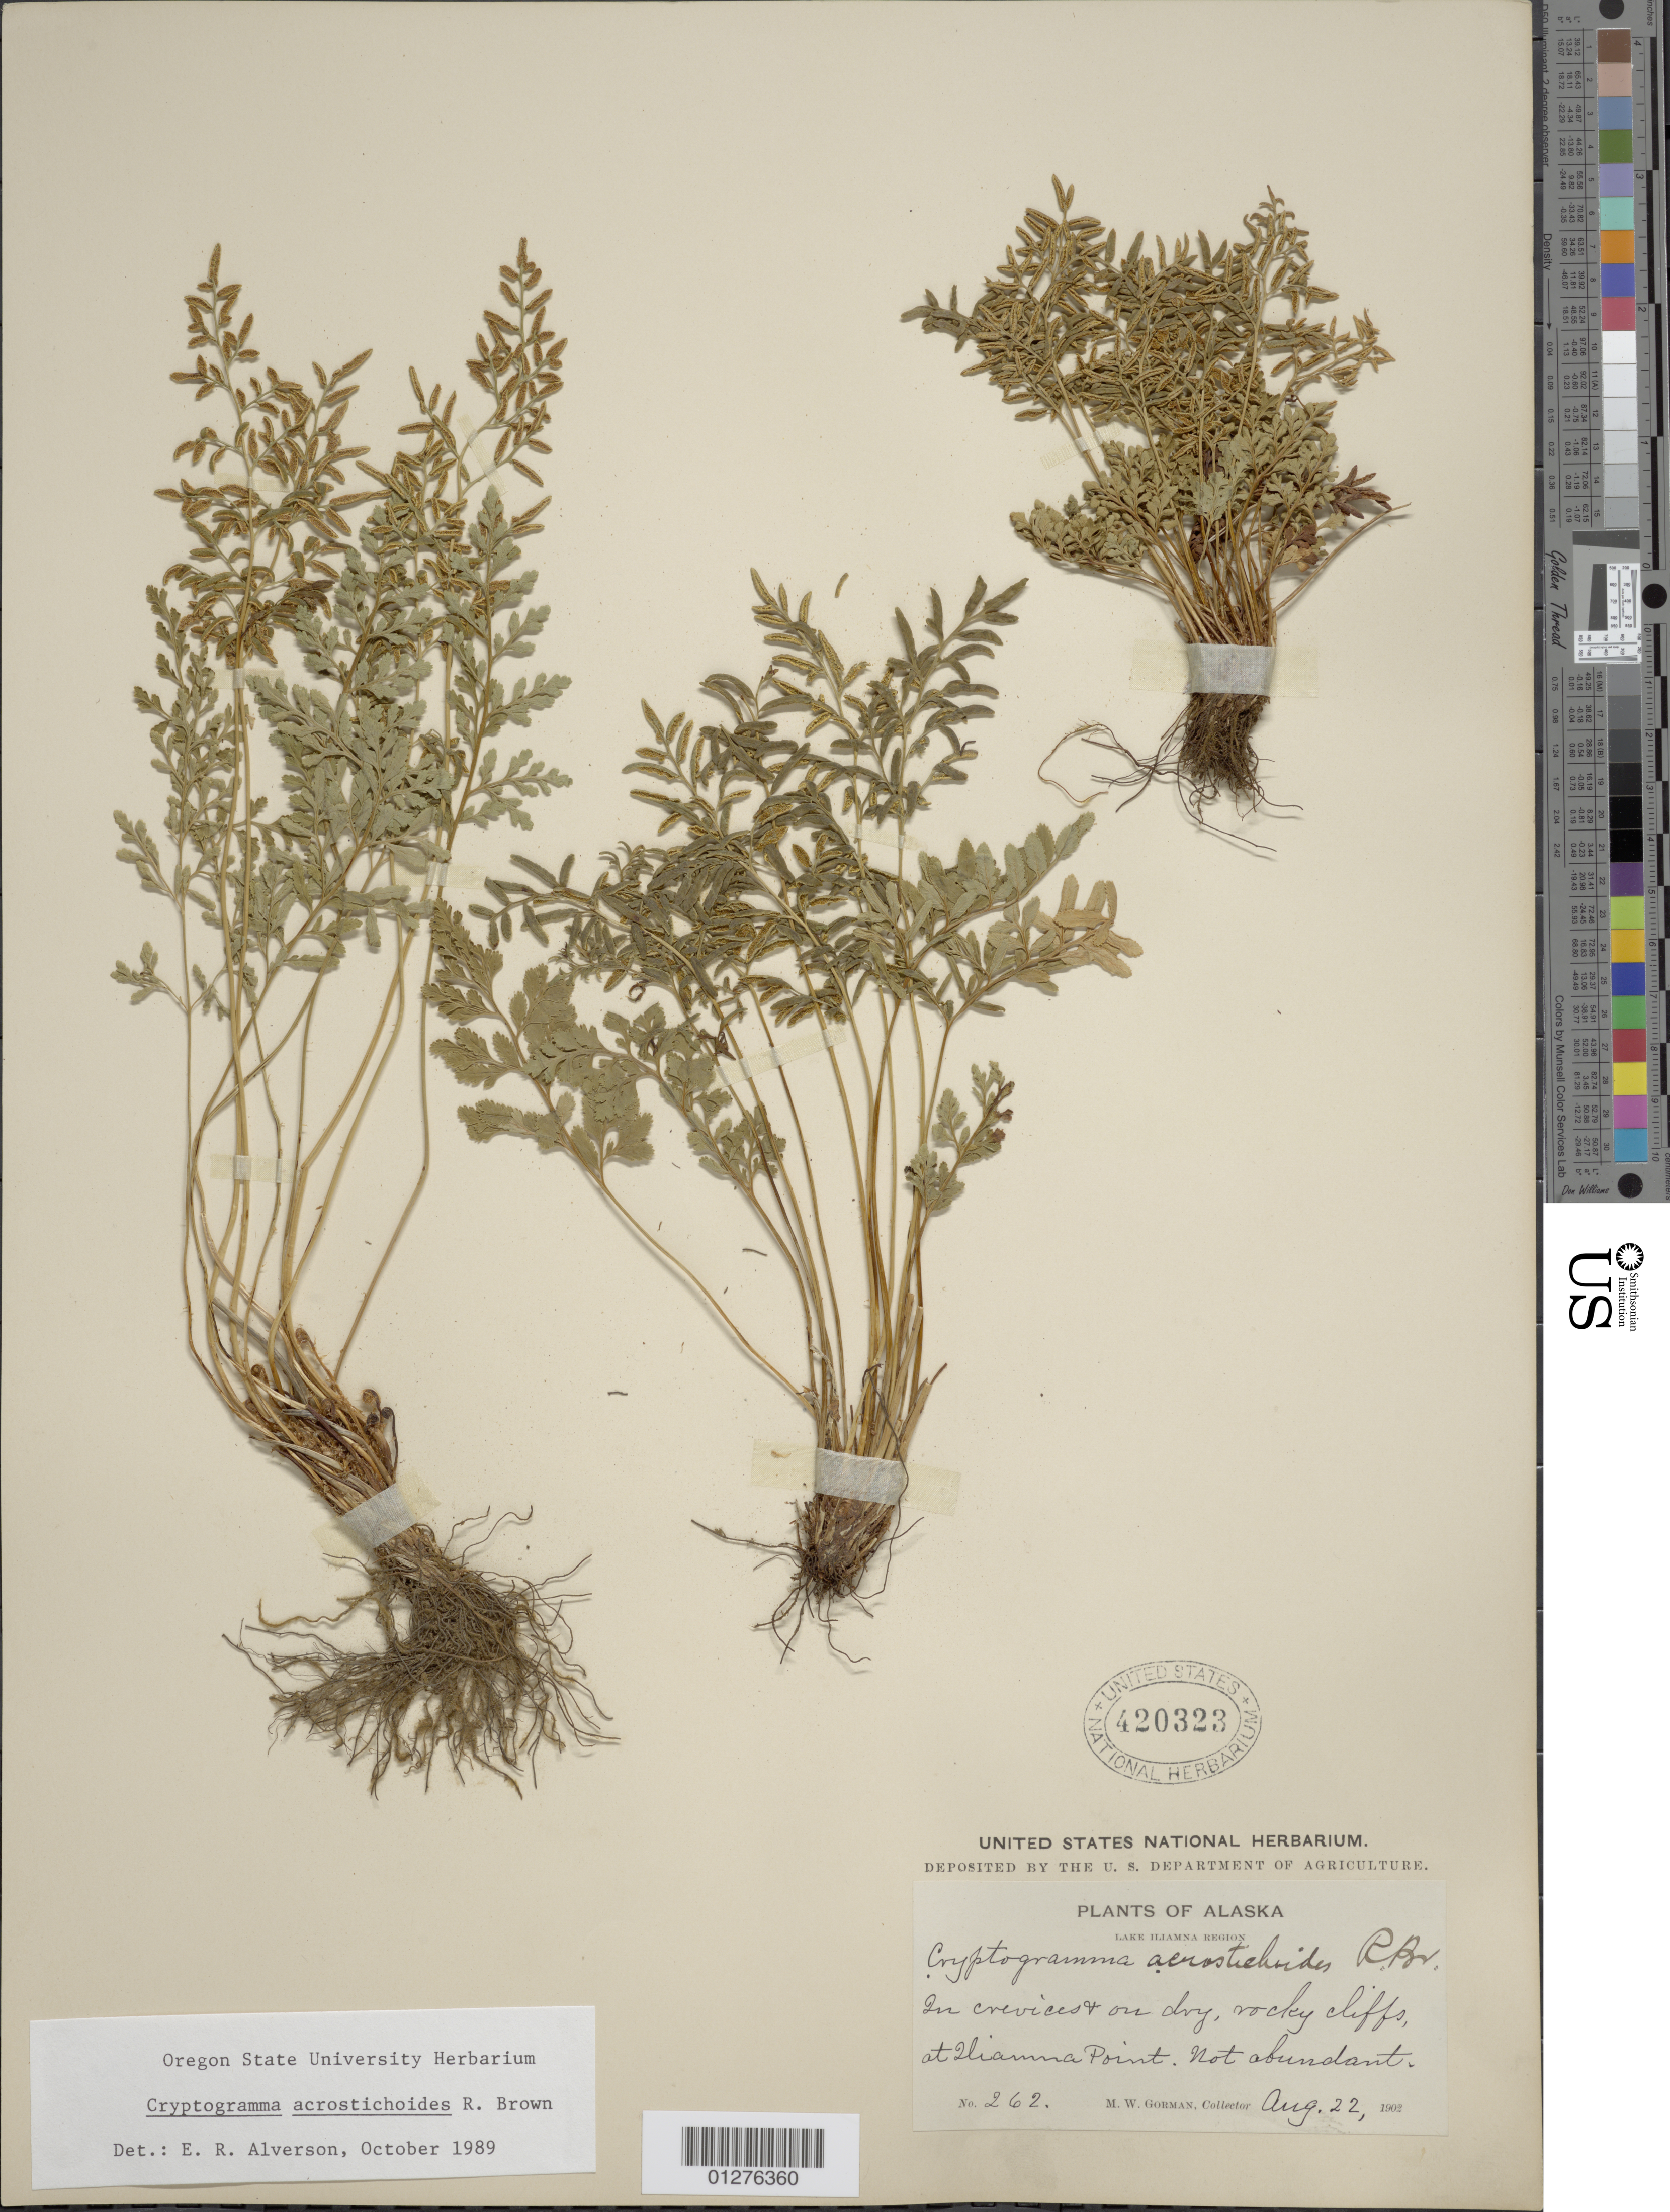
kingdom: Plantae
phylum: Tracheophyta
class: Polypodiopsida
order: Polypodiales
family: Pteridaceae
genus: Cryptogramma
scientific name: Cryptogramma acrostichoides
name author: R. Br.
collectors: M. W. Gorman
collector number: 262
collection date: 1902-08-22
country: United States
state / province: Alaska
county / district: Lake And Peninsula Borough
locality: Iliamna Point.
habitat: In crevices and on dry, rocky cliffs.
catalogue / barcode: US 420323